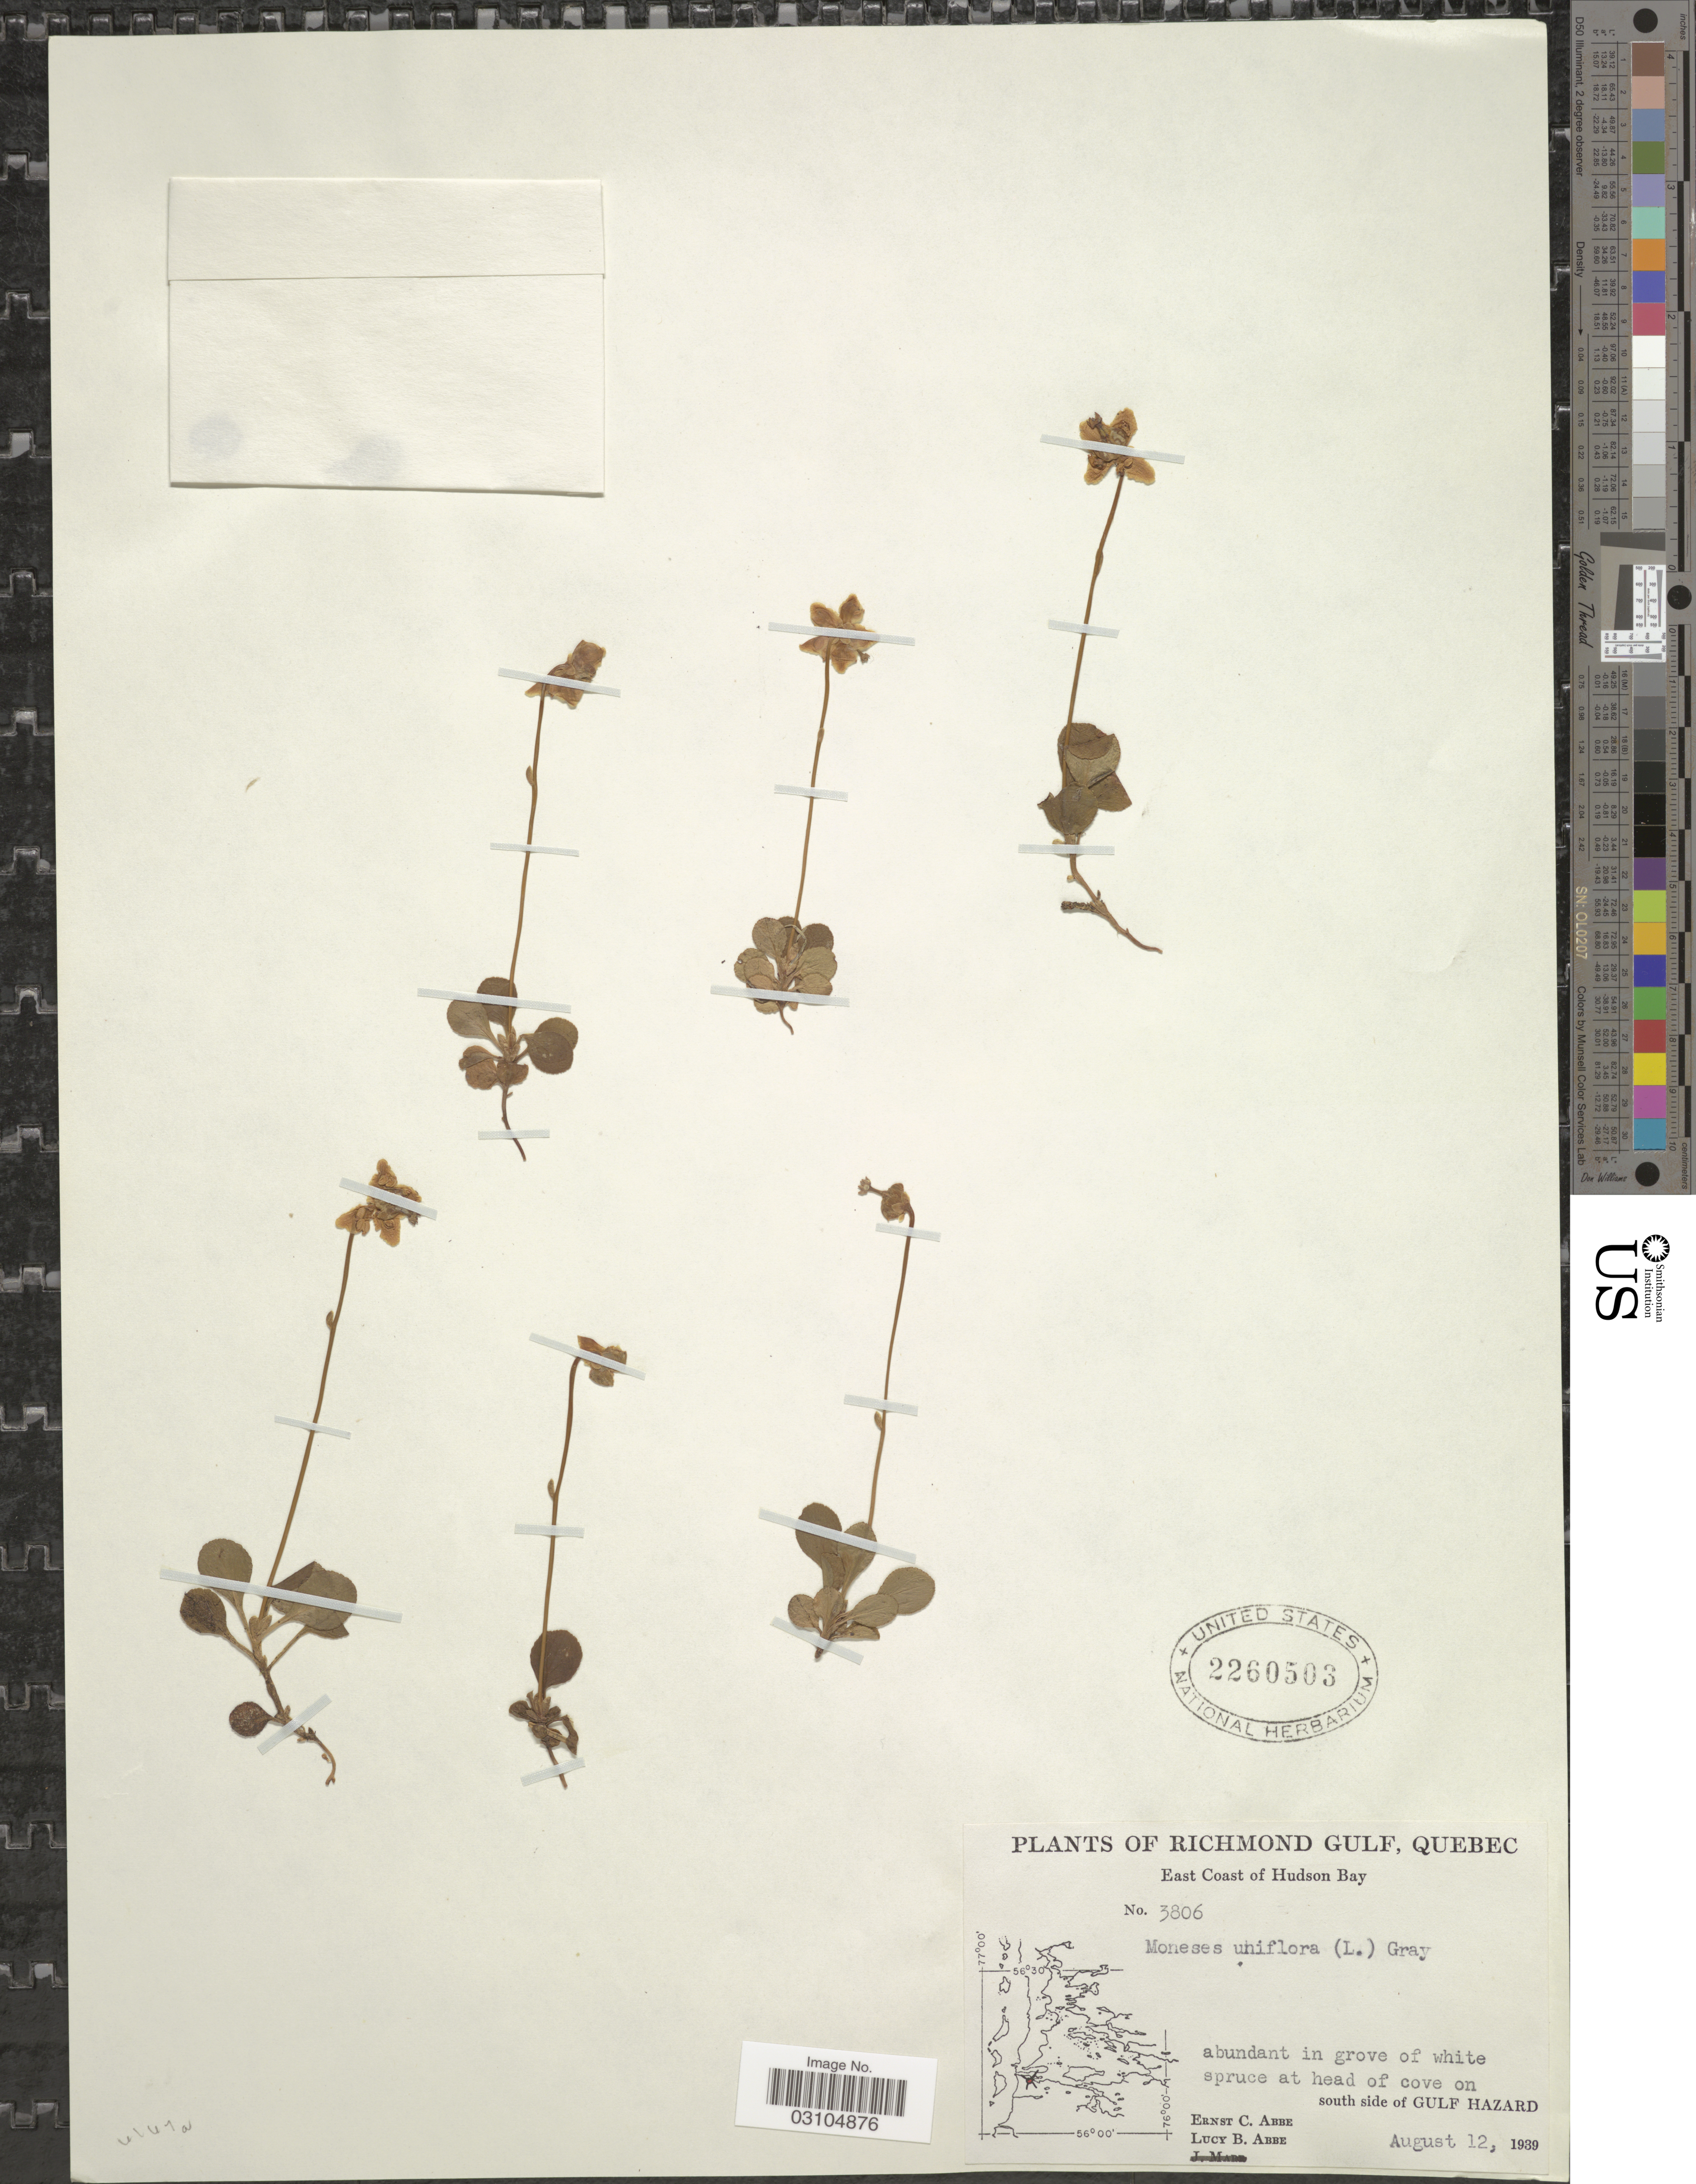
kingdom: Plantae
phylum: Tracheophyta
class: Magnoliopsida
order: Ericales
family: Ericaceae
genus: Moneses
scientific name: Moneses uniflora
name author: (L.) A. Gray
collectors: E. C. Abbe & L. B. Abbe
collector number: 3806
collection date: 1939-08-12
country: Canada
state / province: Quebec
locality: Richmond Gulf, East Coast & Hudson Bay, south side of Gulf Hazard.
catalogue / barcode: US 2260503